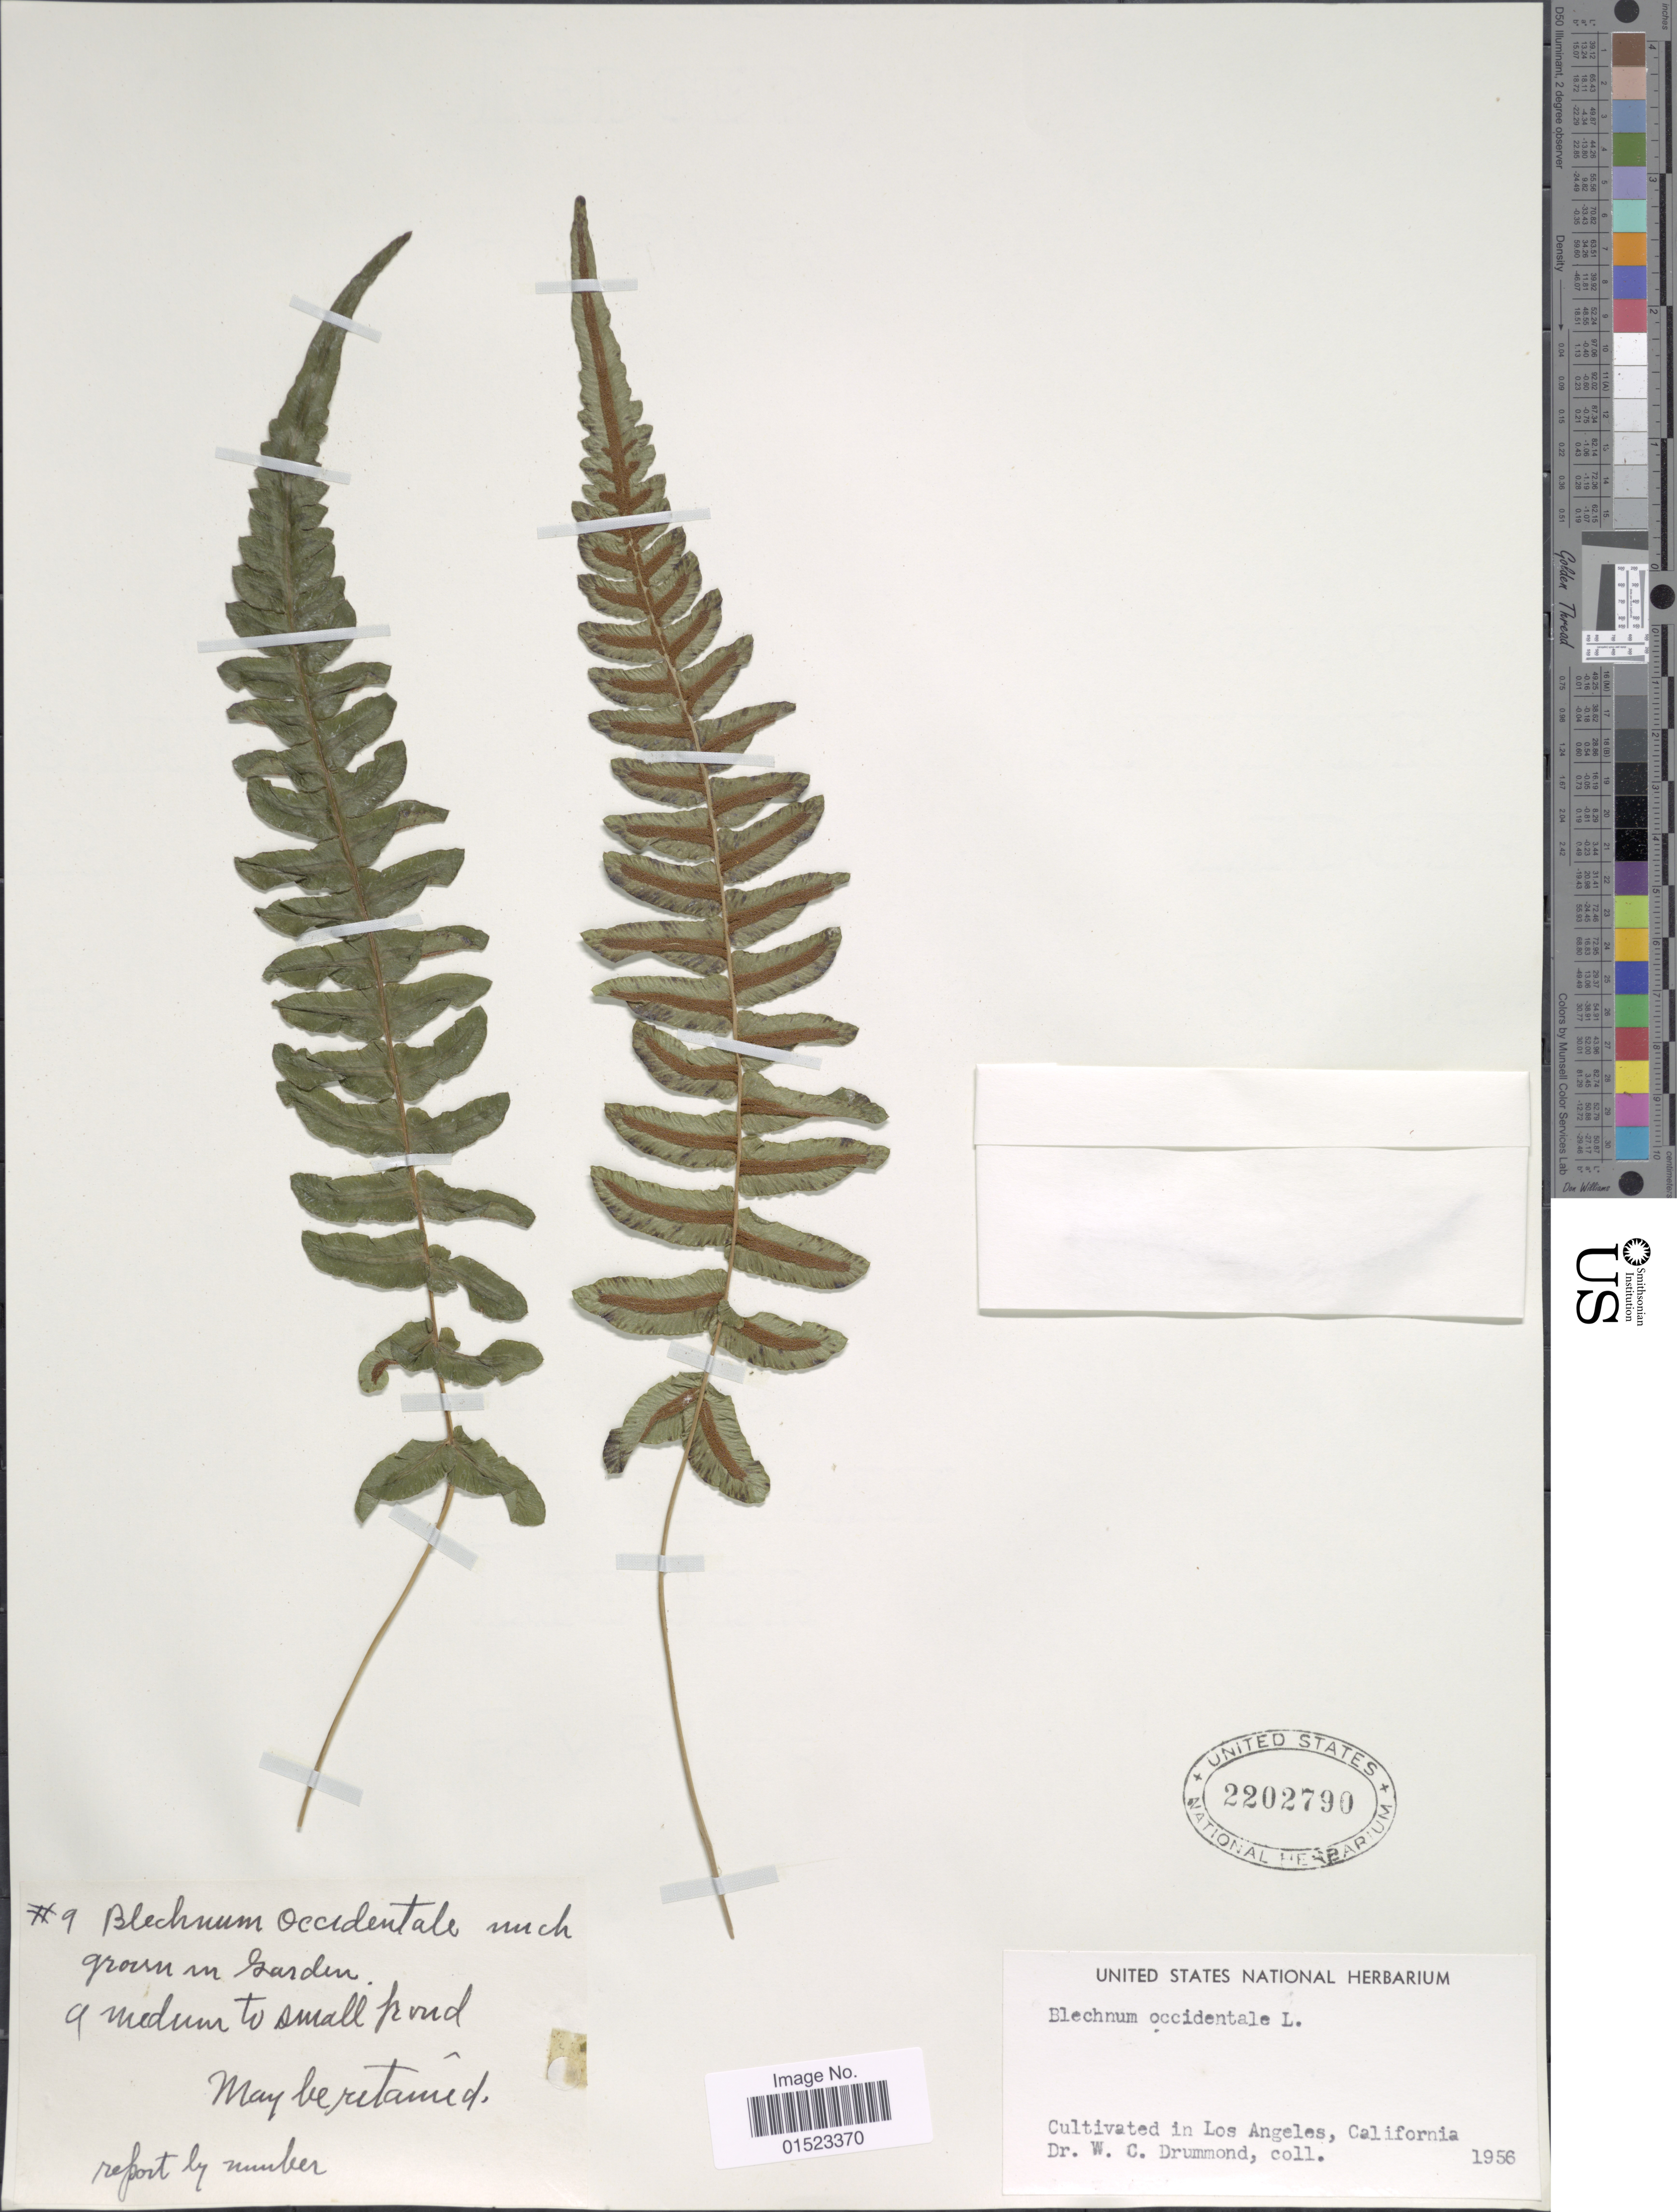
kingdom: Plantae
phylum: Tracheophyta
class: Polypodiopsida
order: Polypodiales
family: Blechnaceae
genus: Blechnum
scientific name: Blechnum occidentale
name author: L.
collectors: W. Drummond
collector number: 9?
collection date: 1956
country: United States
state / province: California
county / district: Los Angeles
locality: In Los Angeles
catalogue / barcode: US 2202790